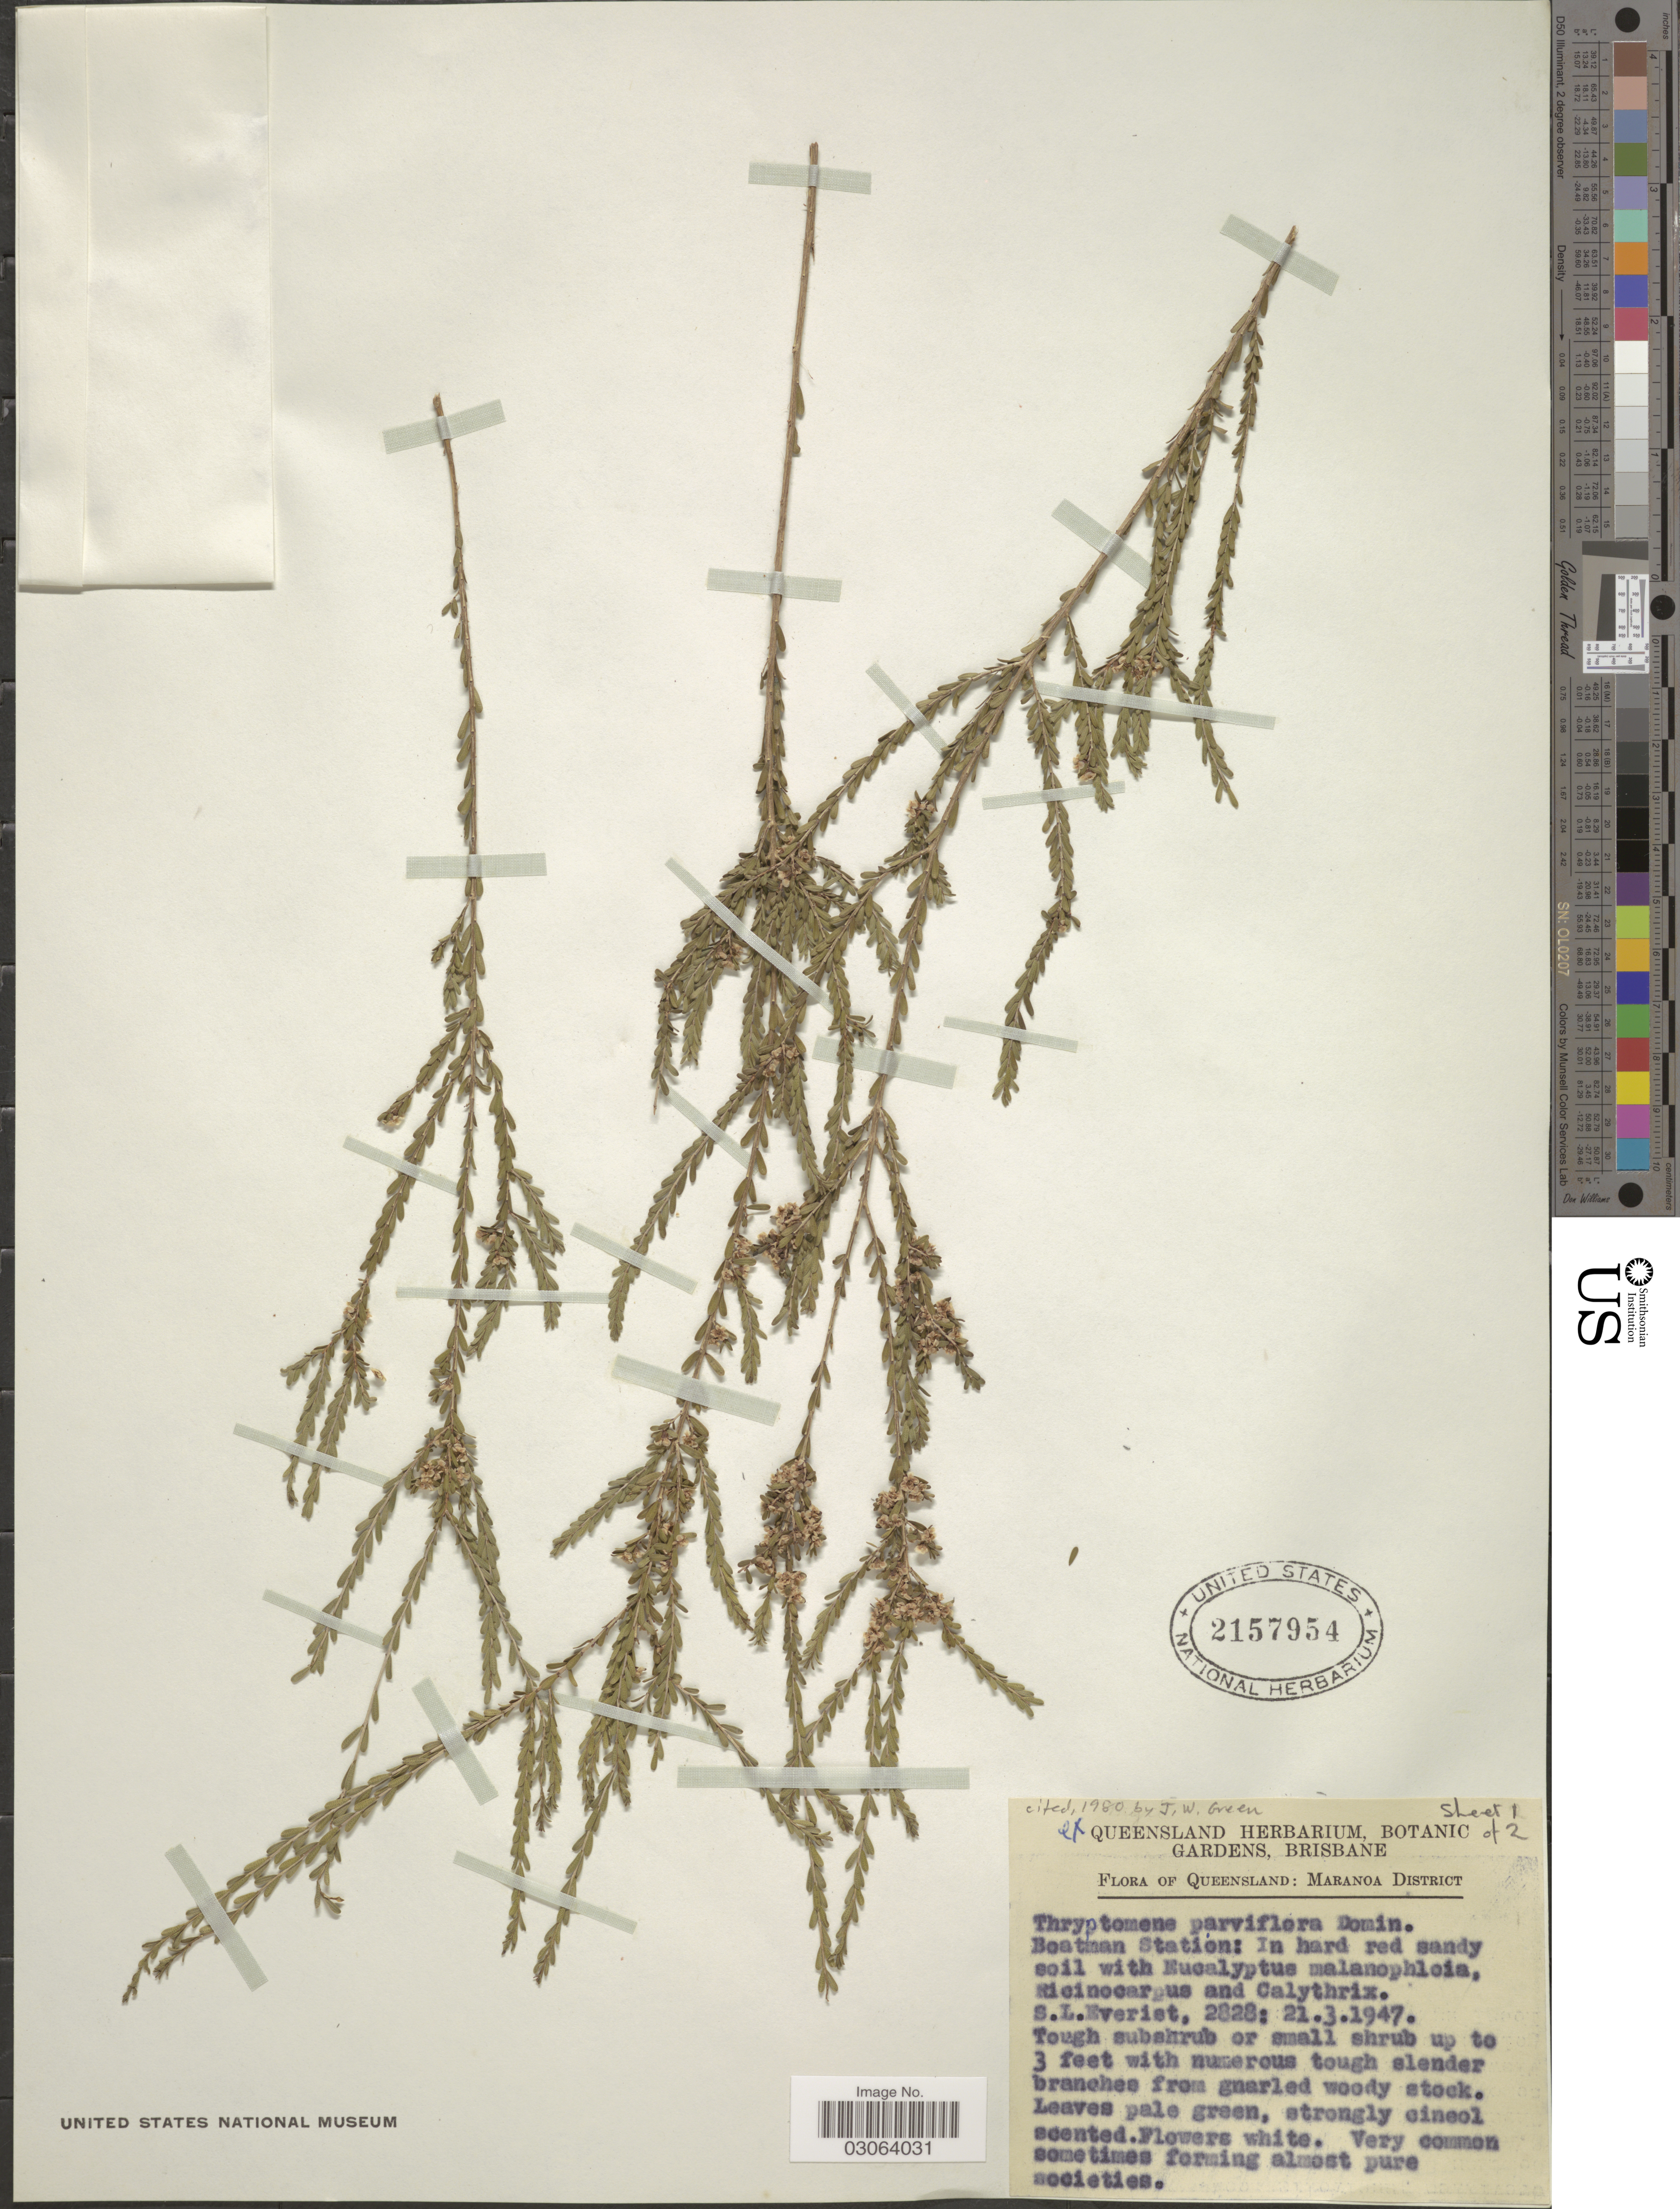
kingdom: Plantae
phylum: Tracheophyta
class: Magnoliopsida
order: Myrtales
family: Myrtaceae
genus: Thryptomene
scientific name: Thryptomene parviflora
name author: (Benth.) Domin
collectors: S. Everist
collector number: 2828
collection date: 1947-03-21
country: Australia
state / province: Queensland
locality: Maranoa District, Boatman Station.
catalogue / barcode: US 2157954